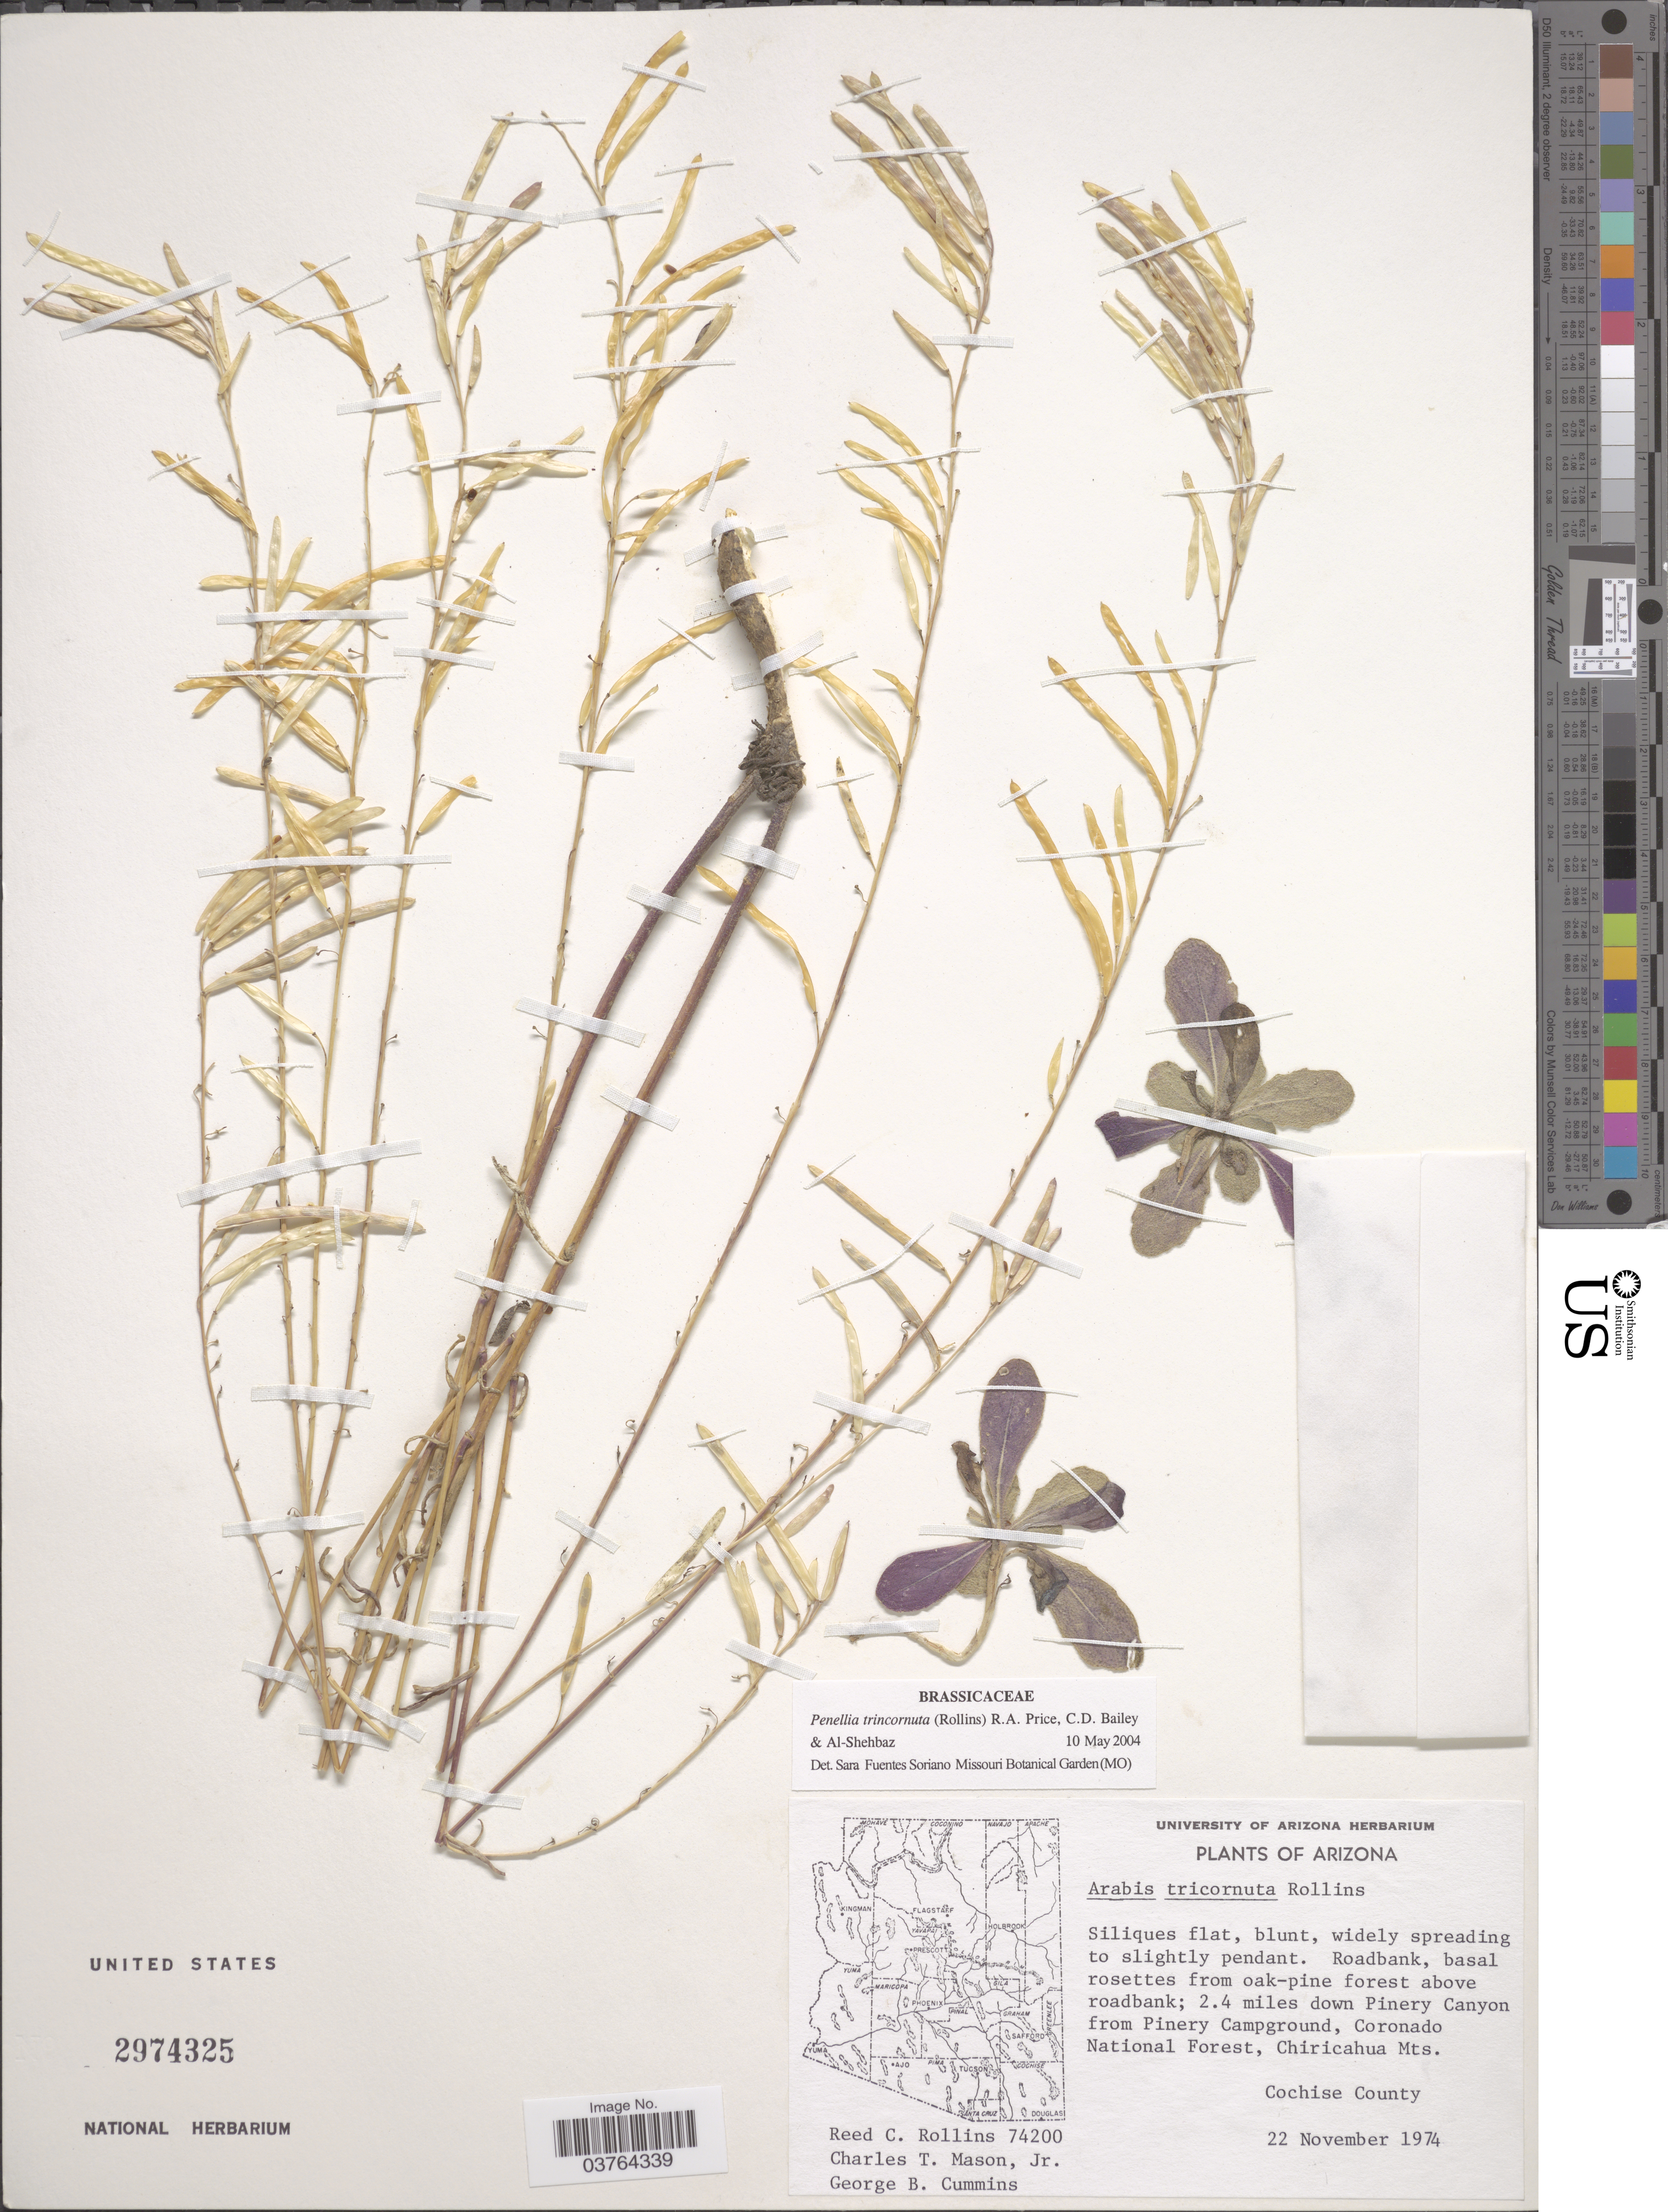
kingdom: Plantae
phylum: Tracheophyta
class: Magnoliopsida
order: Brassicales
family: Brassicaceae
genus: Pennellia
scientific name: Pennellia tricornuta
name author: (Rollins) R.A. Price et al.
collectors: R. C. Rollins, C. T. Mason & G. Cummins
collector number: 74200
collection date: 1974-11-22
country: United States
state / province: Arizona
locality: Roadbank, basal rosettes from oak-pine forest above roadbank; 2.4 miles down Pinery Canyon from Pinery Campground, Coronado National Forest, Chiricahua Mts. Cochise County.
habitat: oak-pine forest above roadbank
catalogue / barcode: US 2974325